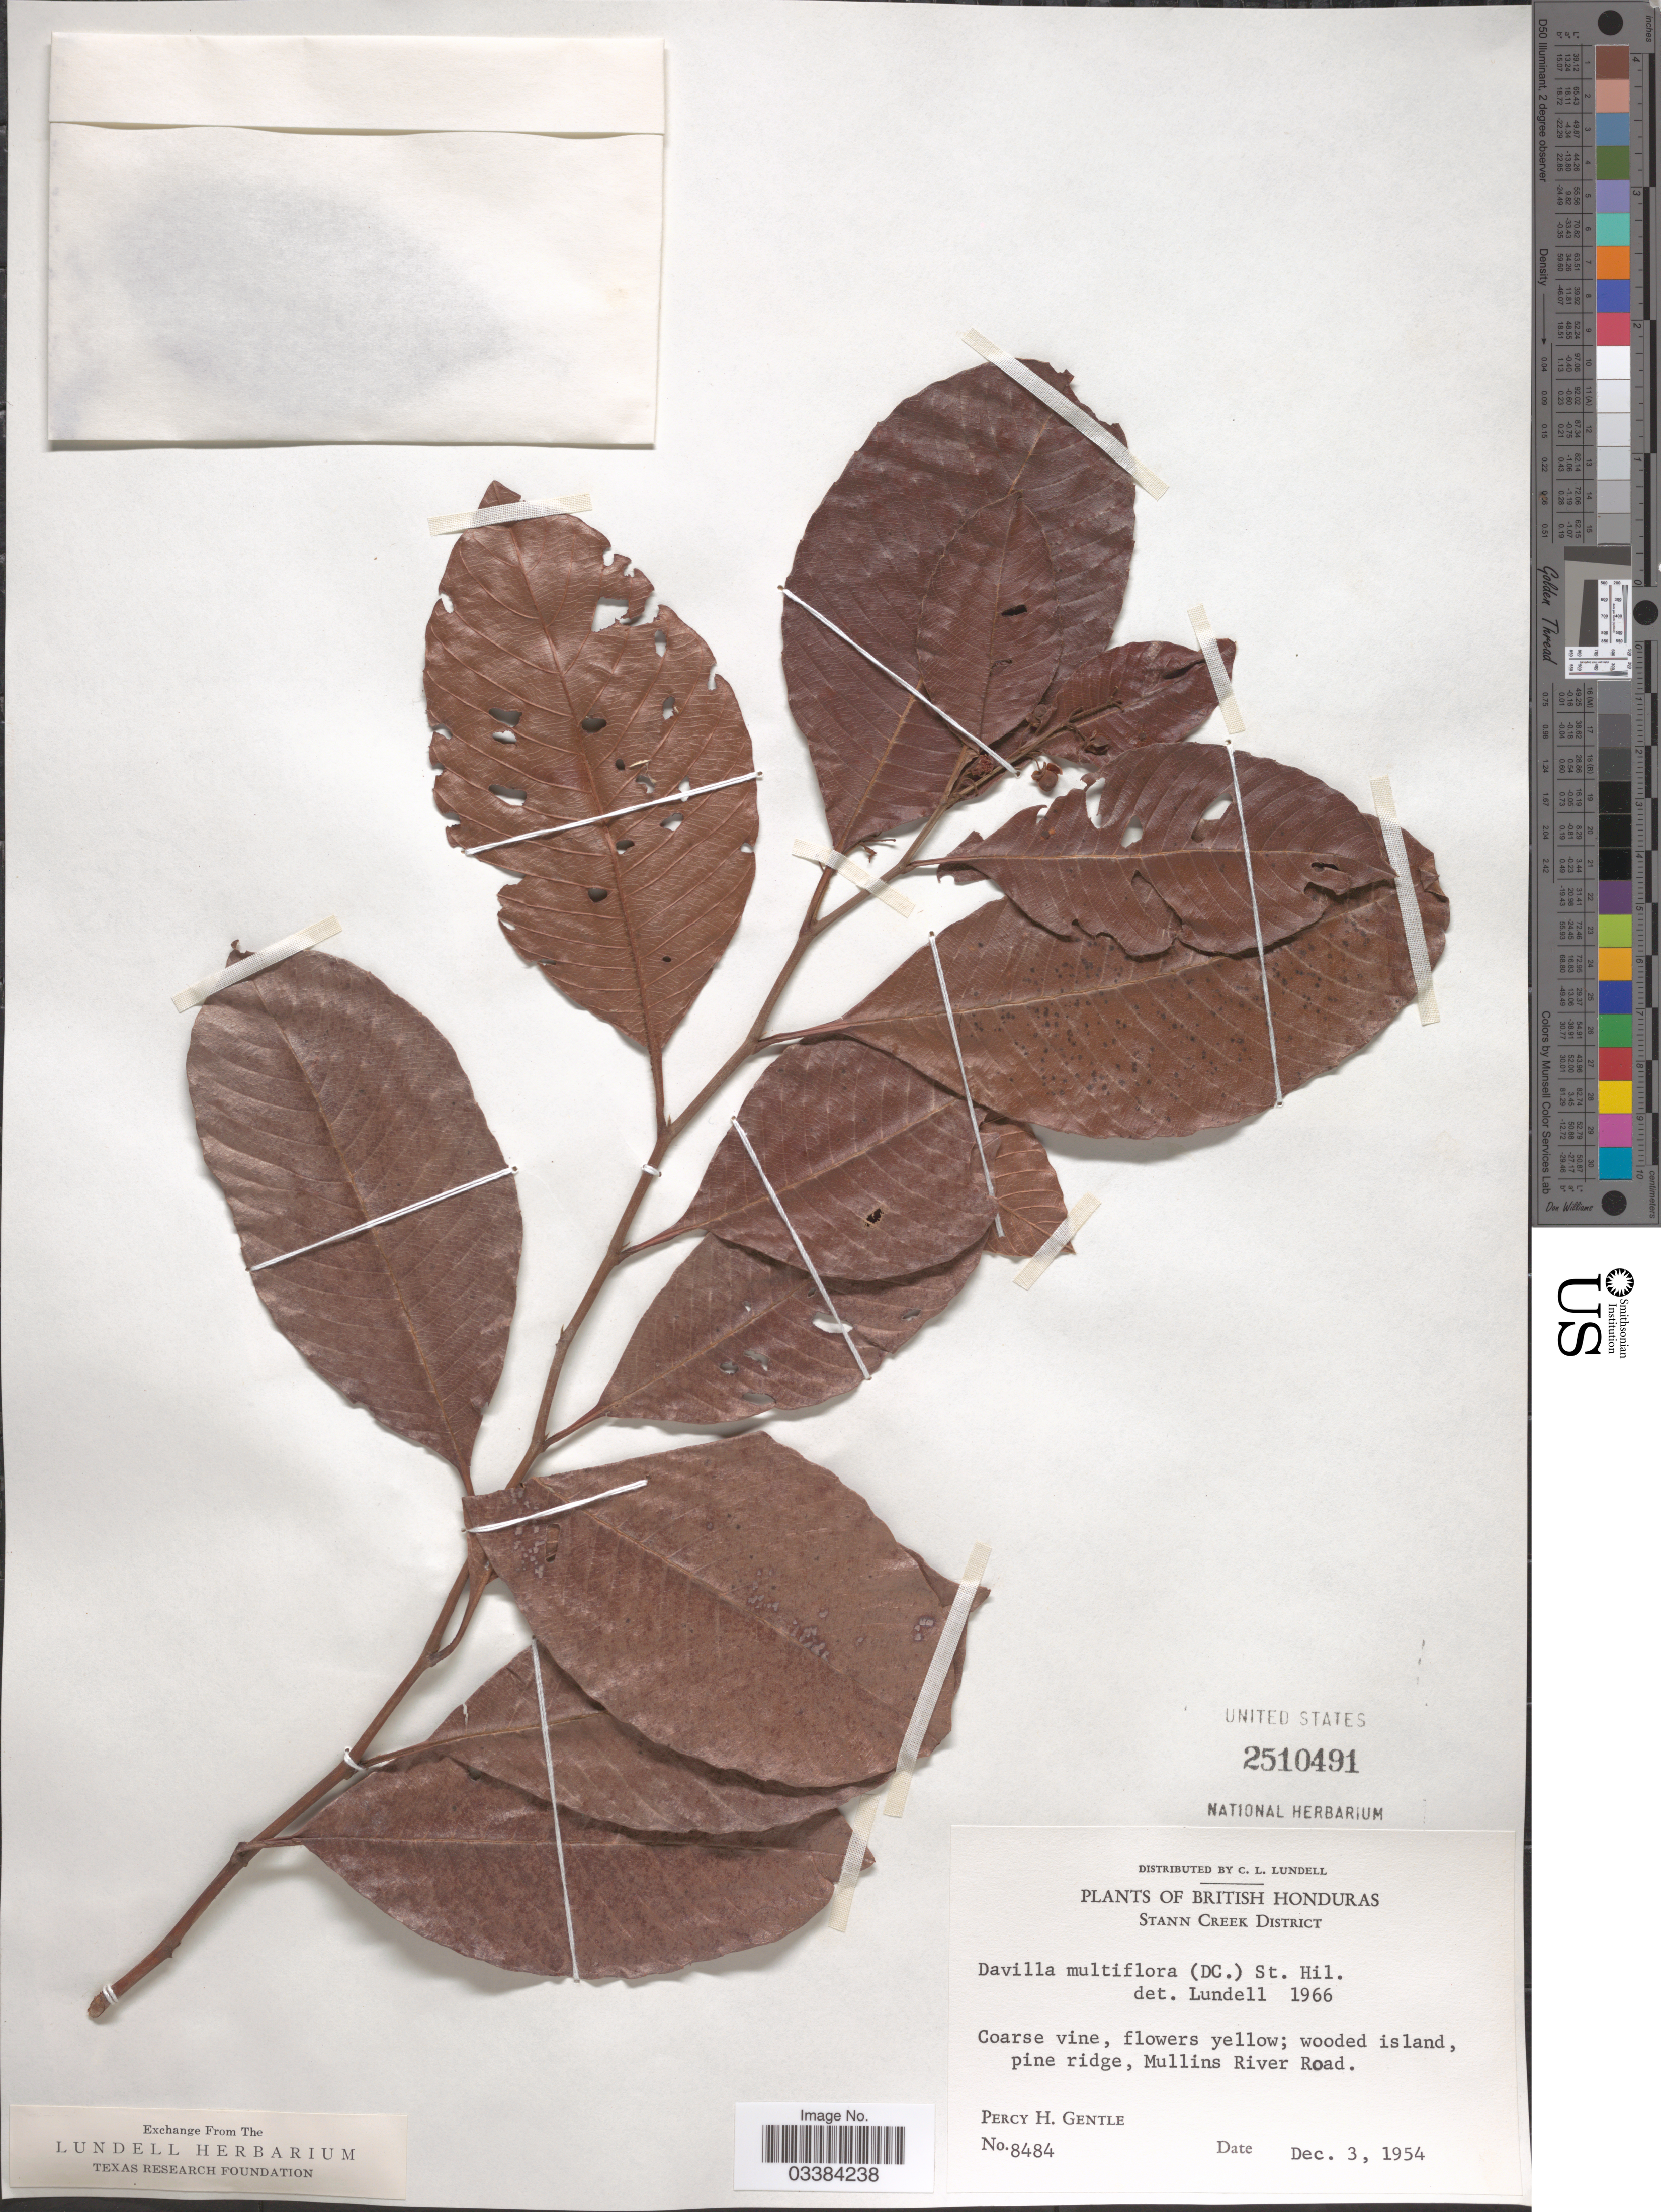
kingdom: Plantae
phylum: Tracheophyta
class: Magnoliopsida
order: Dilleniales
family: Dilleniaceae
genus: Davilla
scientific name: Davilla multiflora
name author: (DC.) A. St.-Hil.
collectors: P. H. Gentle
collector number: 8484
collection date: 1954-12-03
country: Belize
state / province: Stann Creek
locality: British Honduras. Stann Creek District. Wooded island, pine ridge, Mullins River Road.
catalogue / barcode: US 2510491